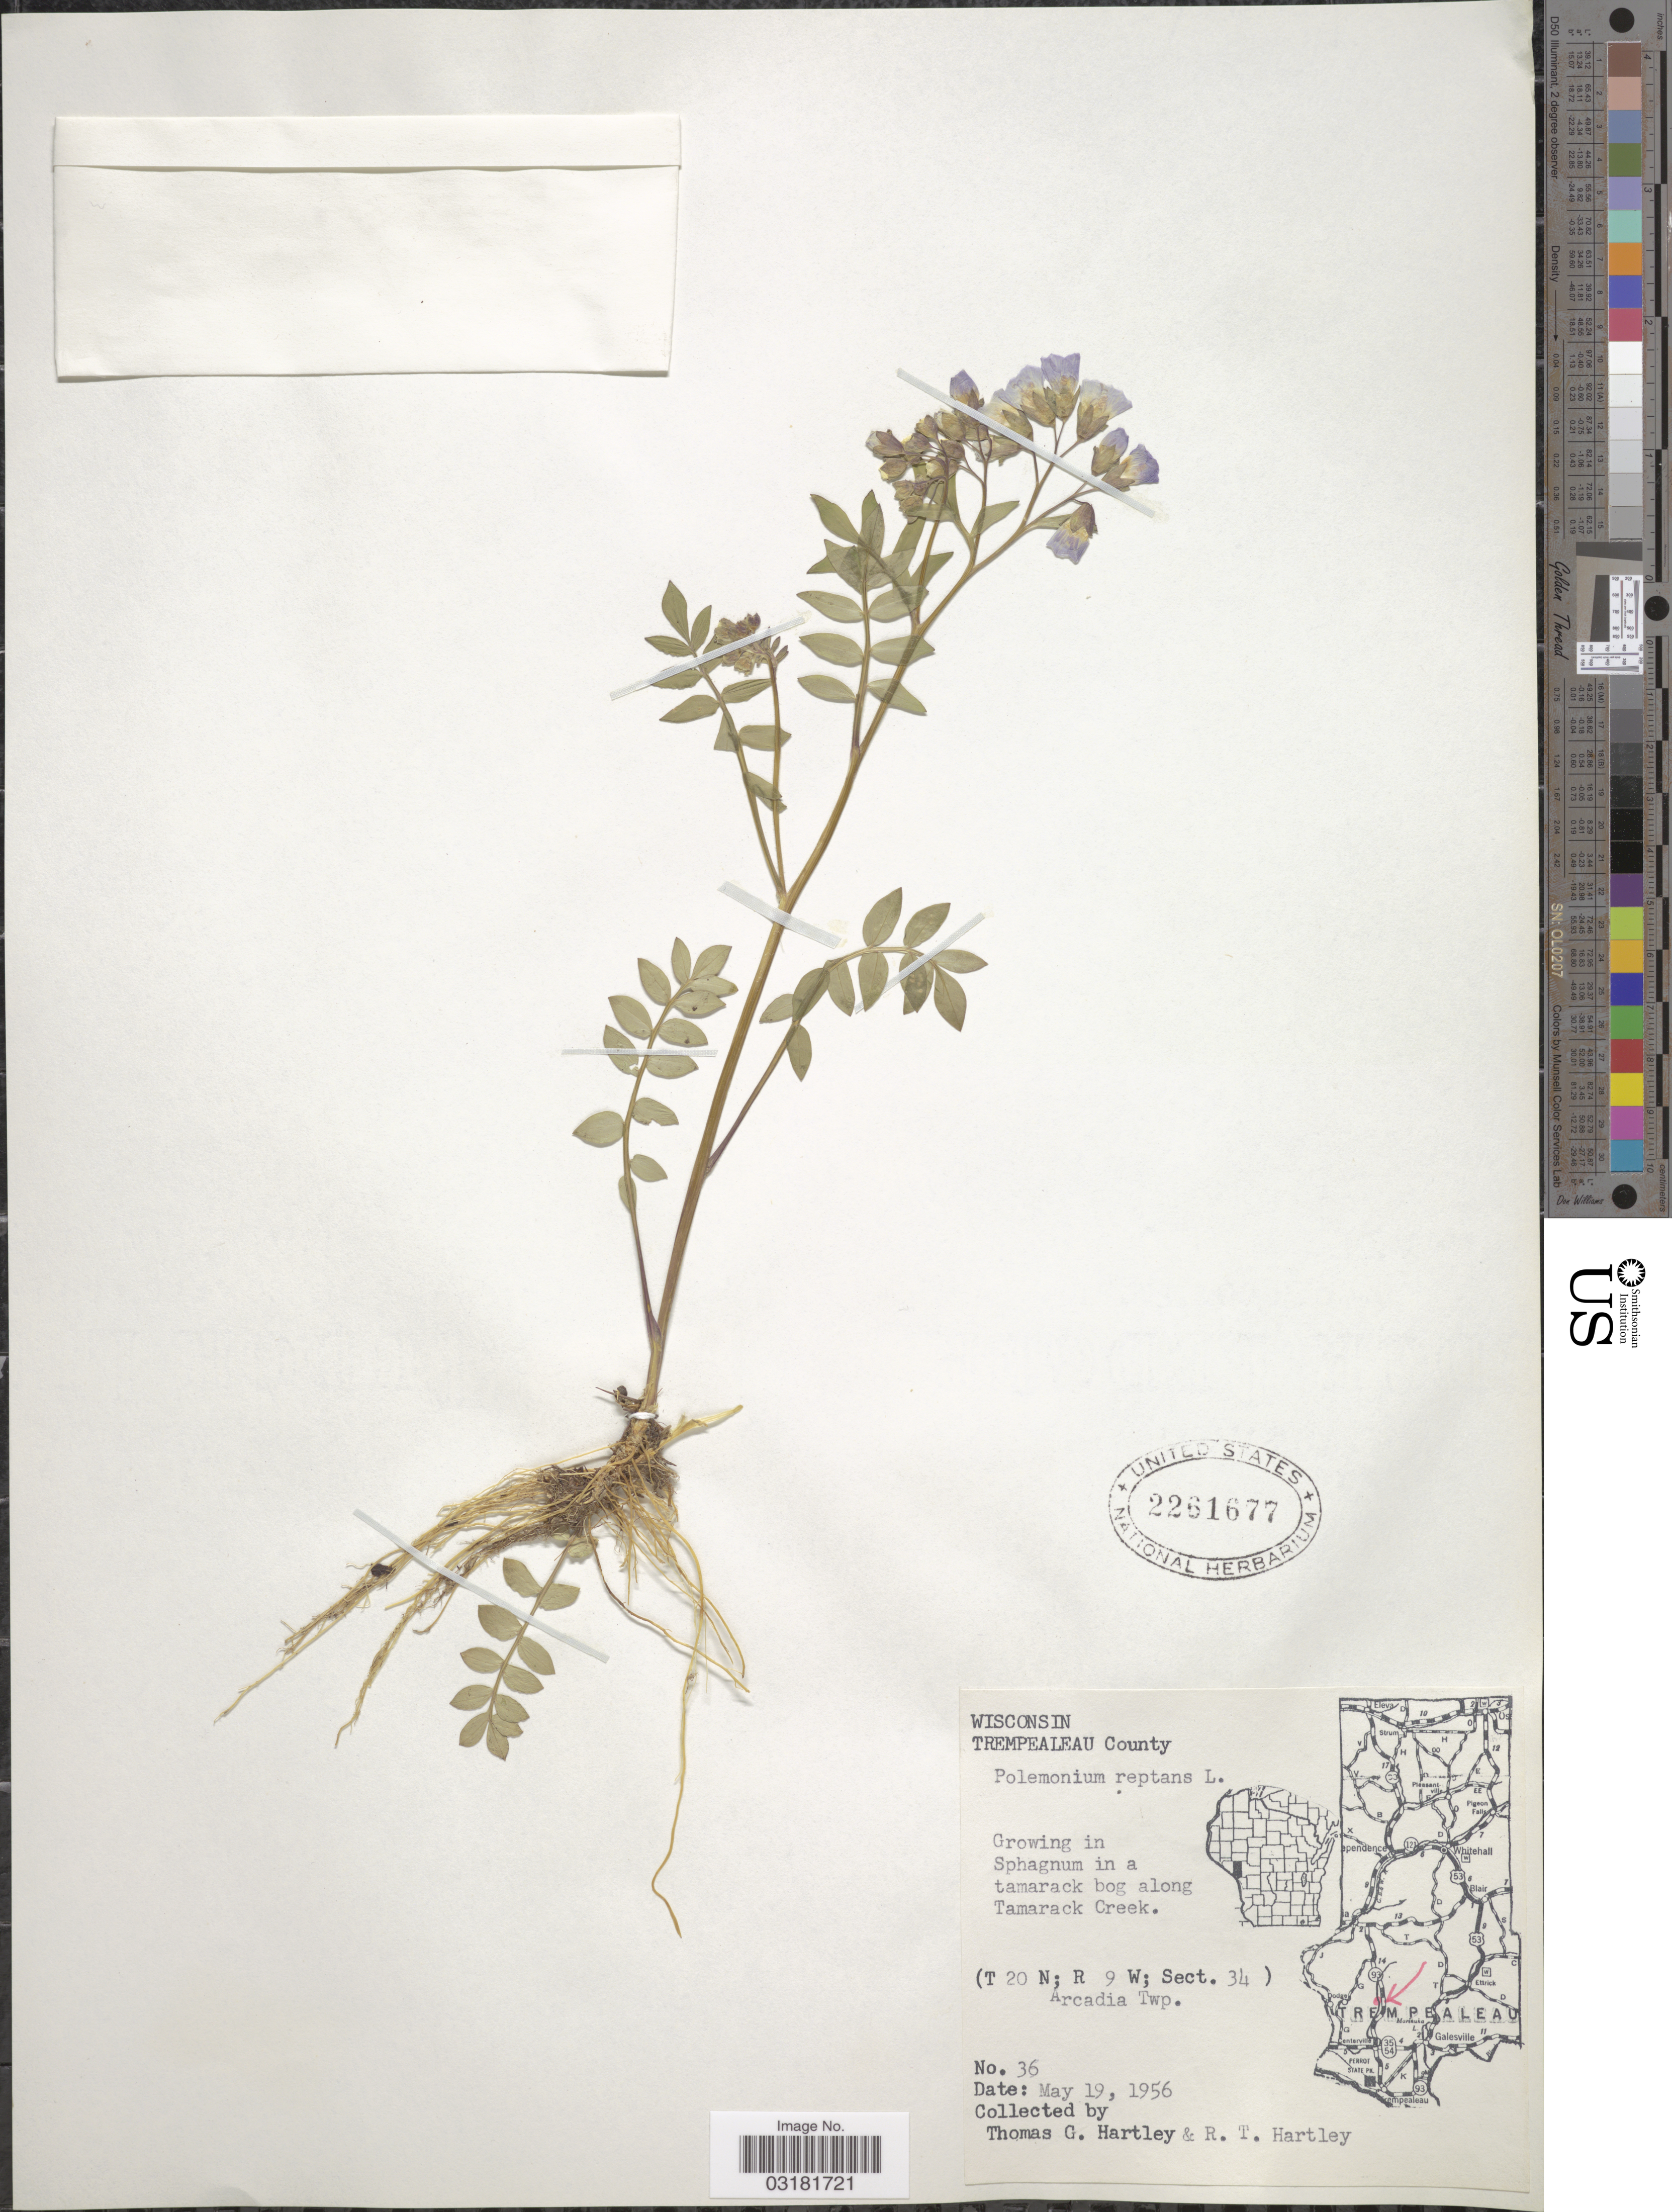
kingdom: Plantae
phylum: Tracheophyta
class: Magnoliopsida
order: Ericales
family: Polemoniaceae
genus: Polemonium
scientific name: Polemonium reptans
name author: L.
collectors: T. G. Hartley & R. T. Hartley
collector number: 36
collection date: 1956-05-19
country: United States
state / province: Wisconsin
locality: Trempealeau County. Along Tamarack Creek. (T 20 N; R 9 W; Sect. 34). Arcadia Twp.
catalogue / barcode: US 2261677